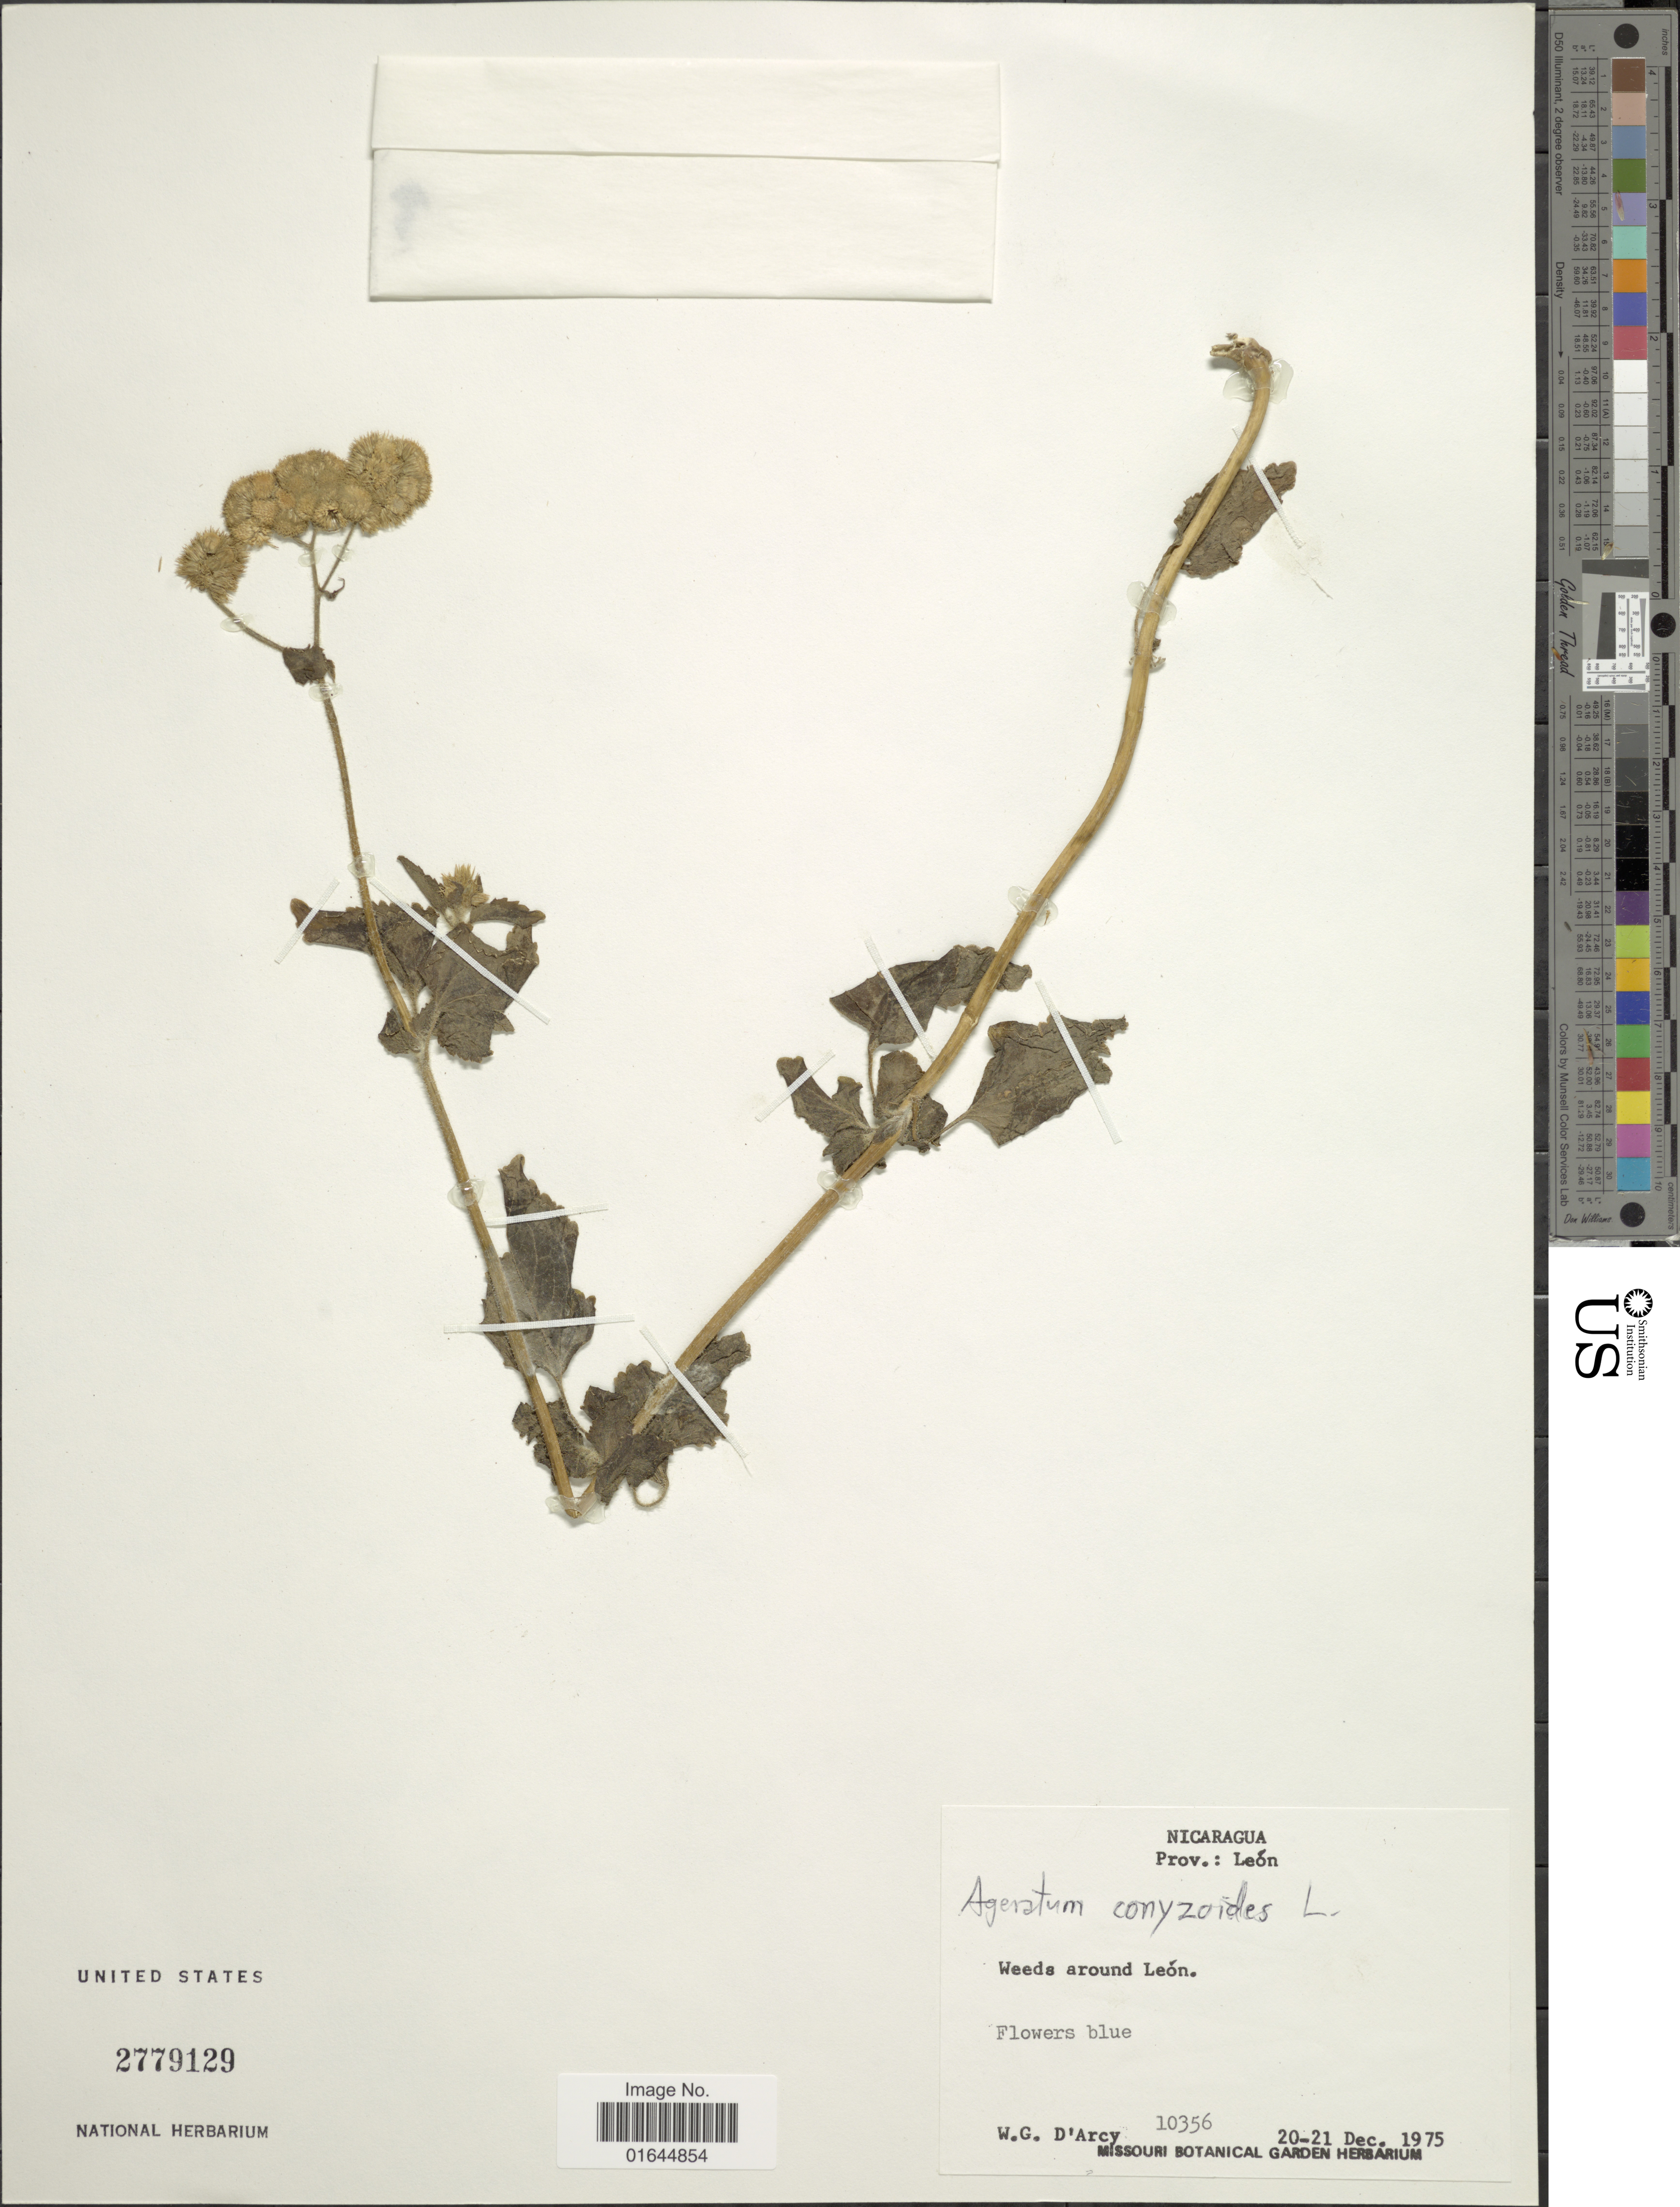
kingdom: Plantae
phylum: Tracheophyta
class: Magnoliopsida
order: Asterales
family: Asteraceae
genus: Ageratum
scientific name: Ageratum houstonianum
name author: Mill.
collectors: W. G. D'Arcy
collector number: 10356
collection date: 1975-12-20/1975-12-21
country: Nicaragua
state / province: Leon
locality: Nicaragua, Prov. León. Weeds around León.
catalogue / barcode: US 2779129